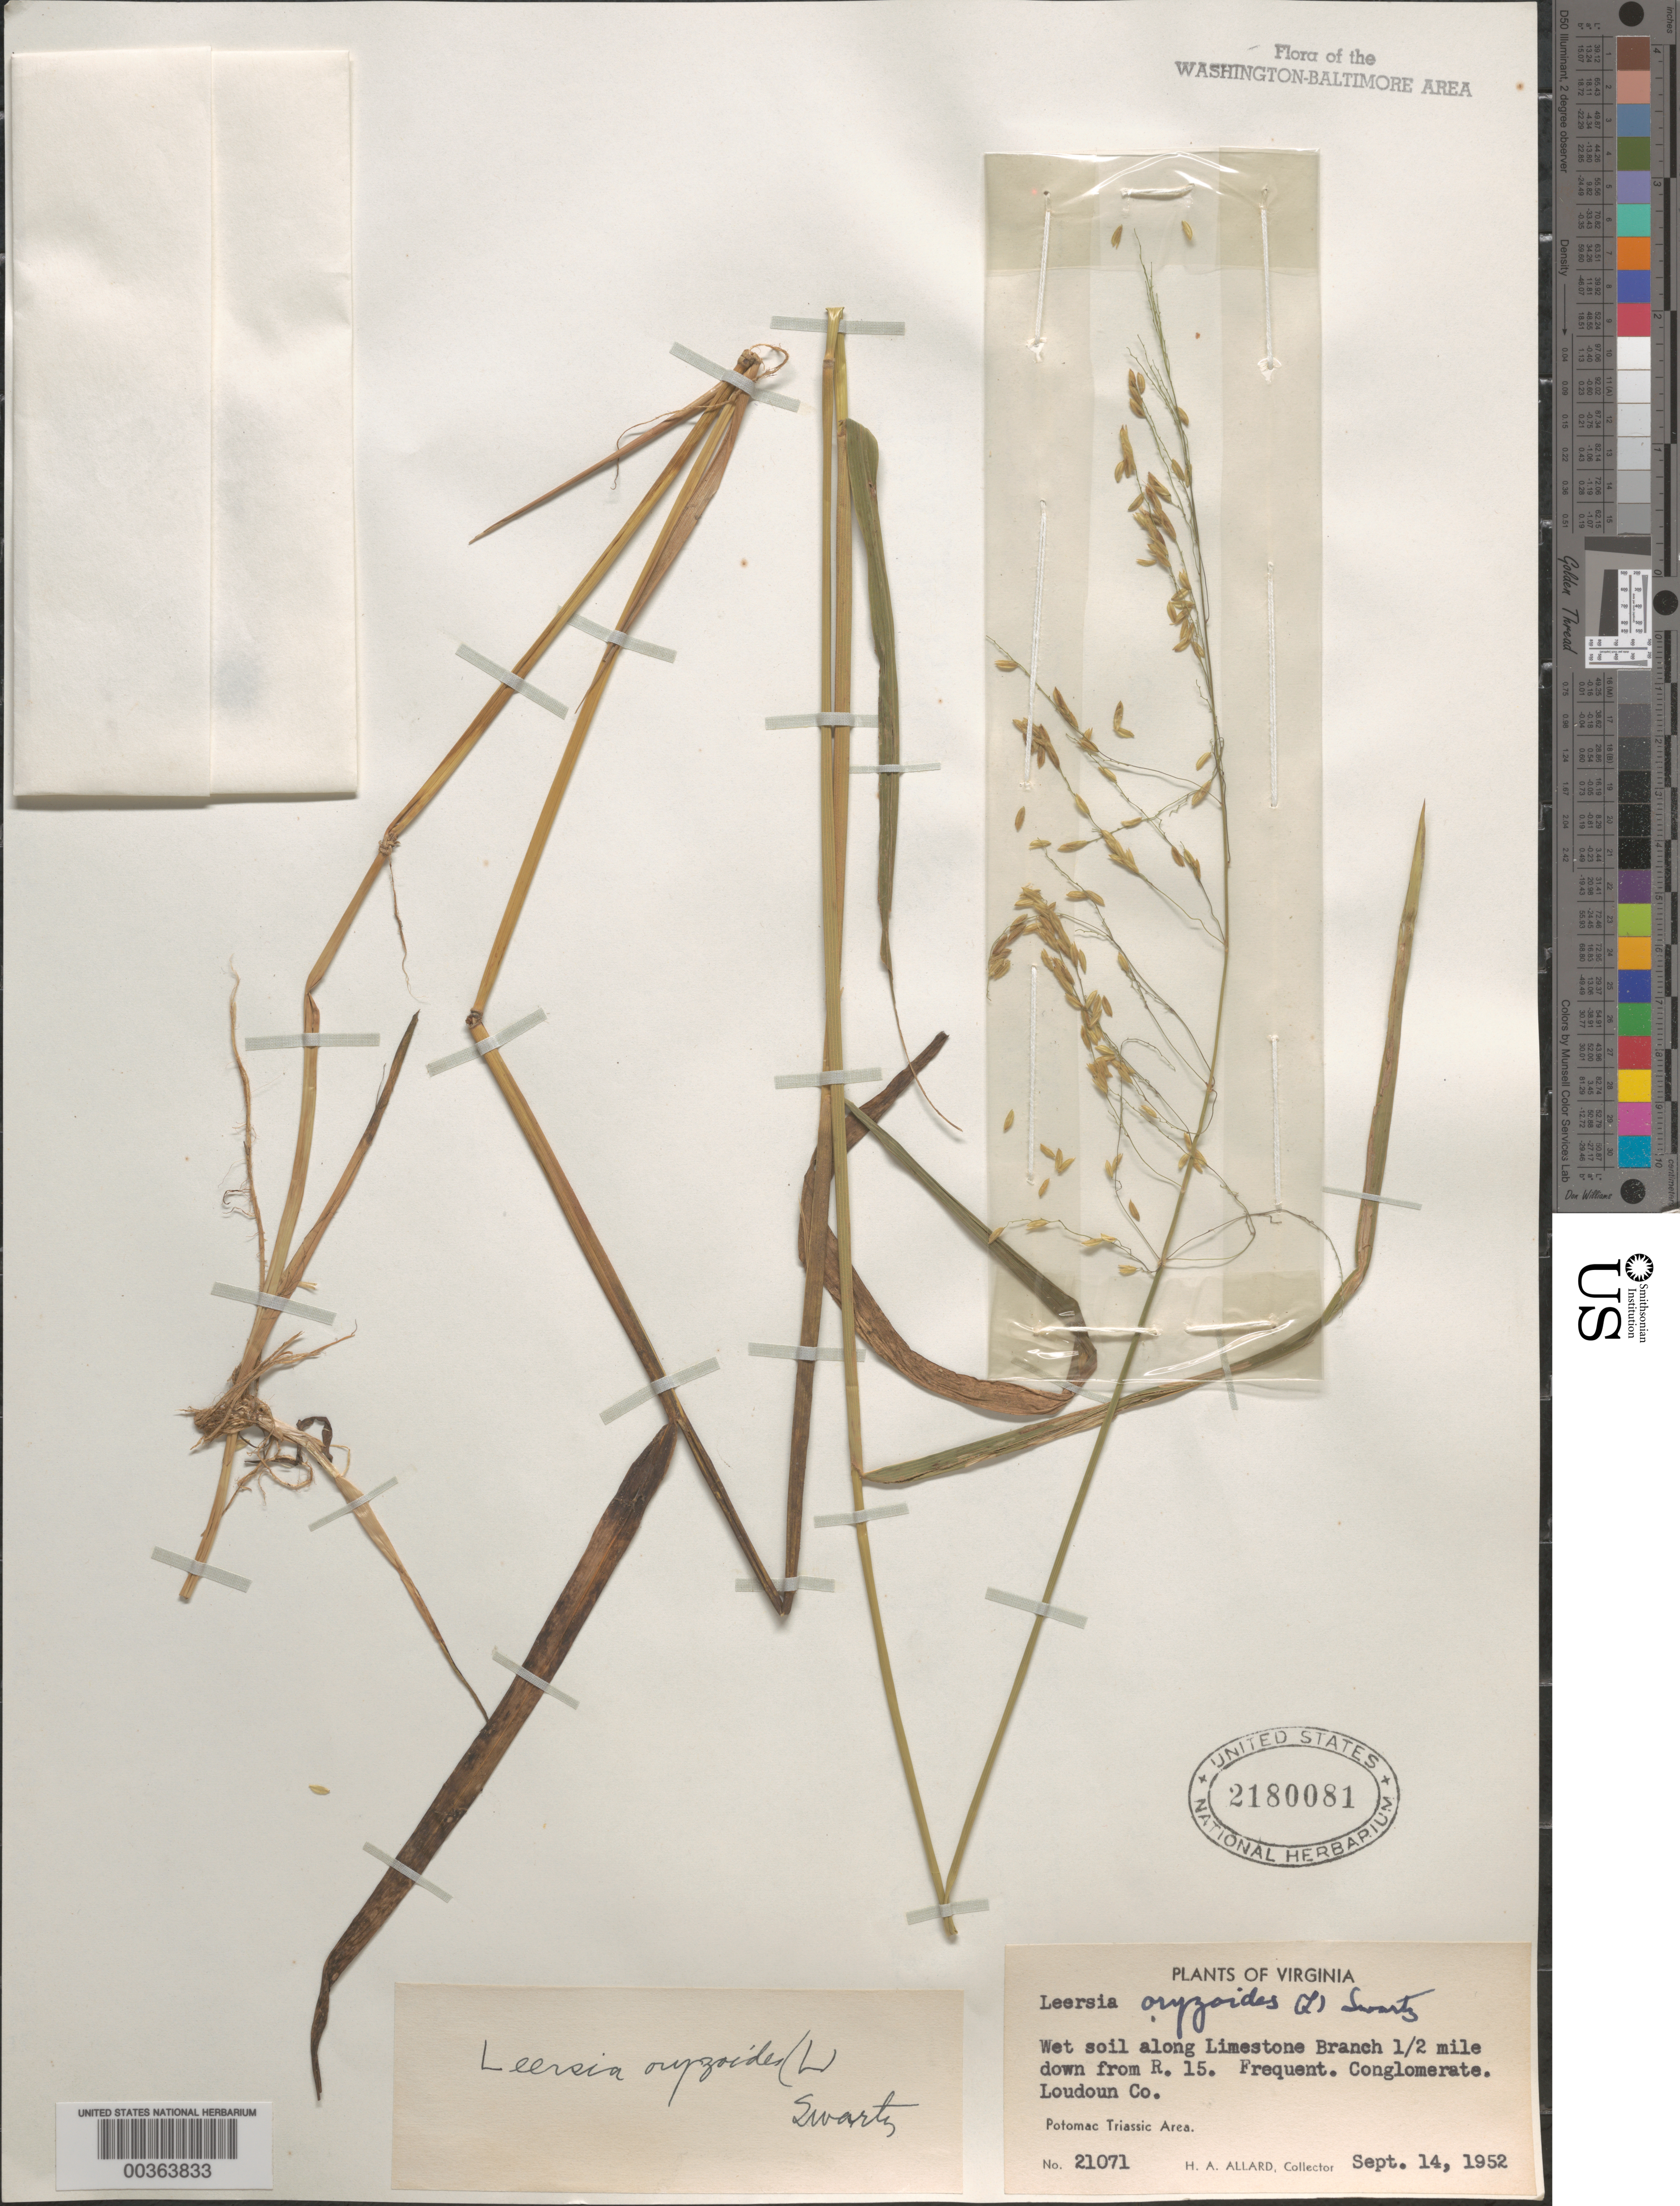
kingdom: Plantae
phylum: Tracheophyta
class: Liliopsida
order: Poales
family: Poaceae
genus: Leersia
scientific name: Leersia oryzoides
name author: (L.) Sw.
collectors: H. A. Allard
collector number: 21071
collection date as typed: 14 Sep 1952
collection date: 1952-09-14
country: United States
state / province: Virginia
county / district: Loudoun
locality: Downstream from Route 15 on Limestone Branch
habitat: Wet soil along limestone branch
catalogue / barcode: US 2180081